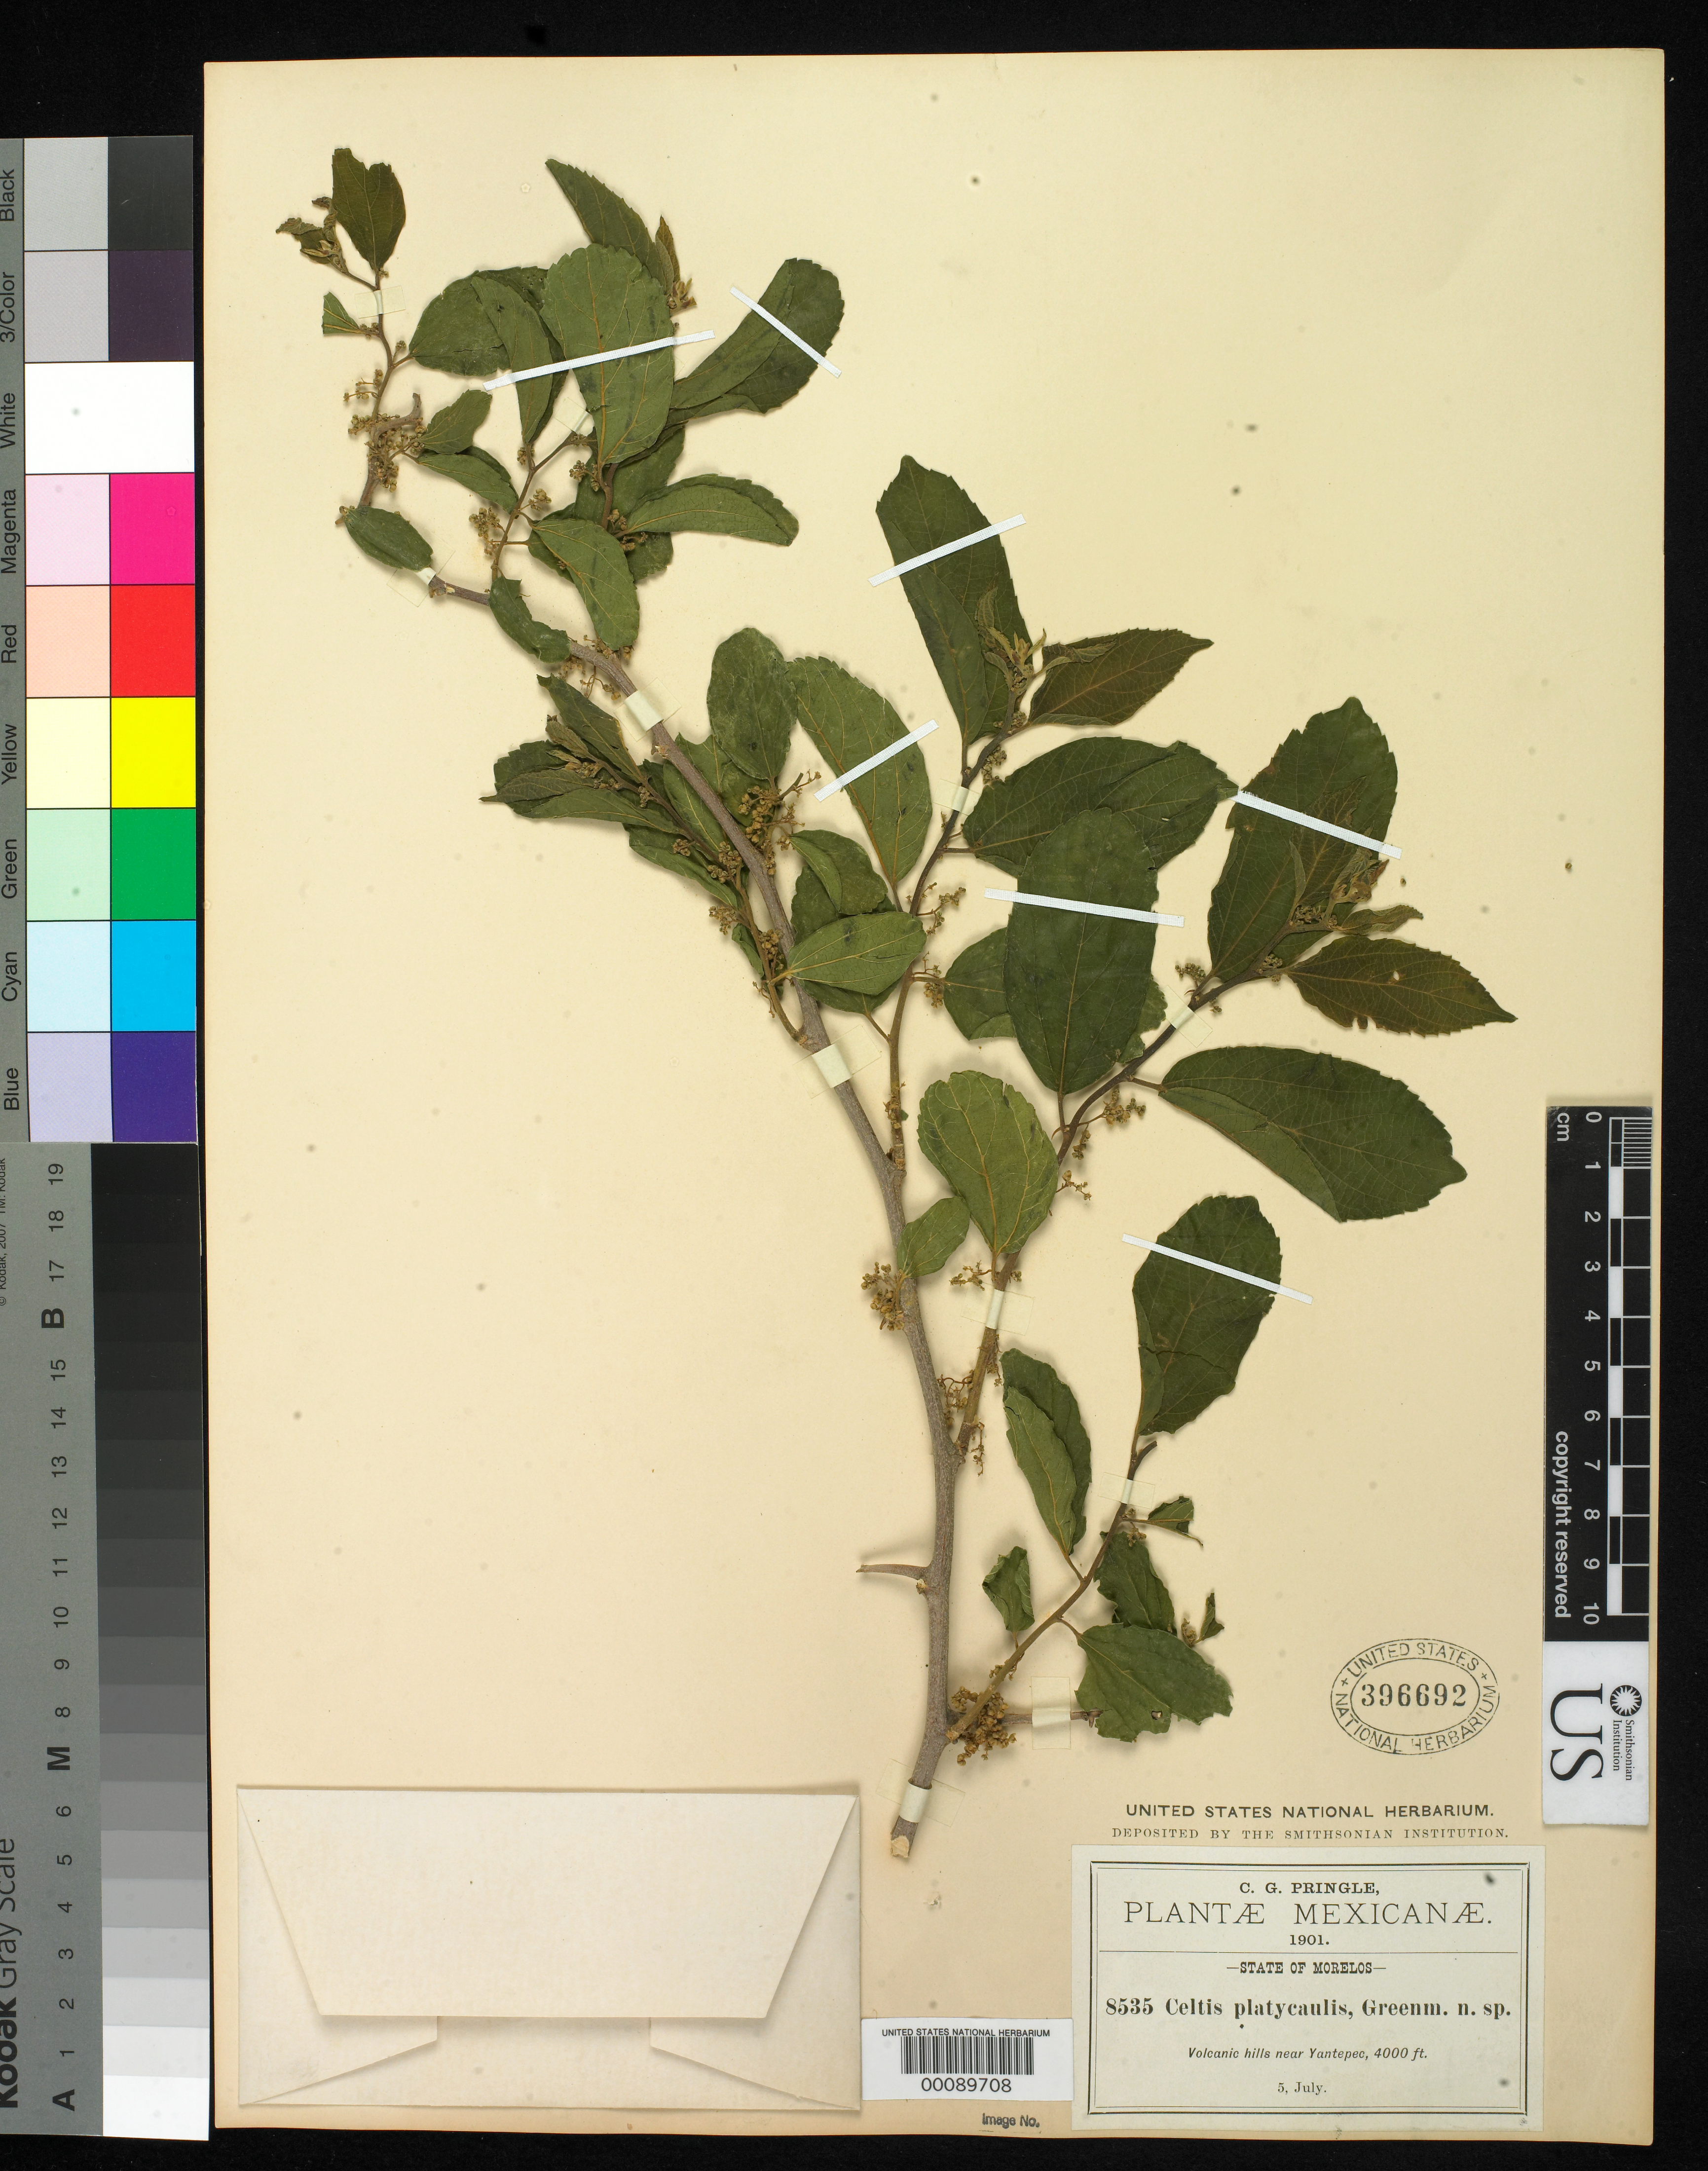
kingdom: Plantae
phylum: Tracheophyta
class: Magnoliopsida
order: Rosales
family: Cannabaceae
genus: Celtis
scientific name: Celtis platycaulis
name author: Greenm.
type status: Isotype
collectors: C. G. Pringle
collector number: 8535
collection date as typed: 05 Jul 1901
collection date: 1901-07-05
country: Mexico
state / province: Morelos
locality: Yantepec.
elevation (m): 1230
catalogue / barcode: US 396692